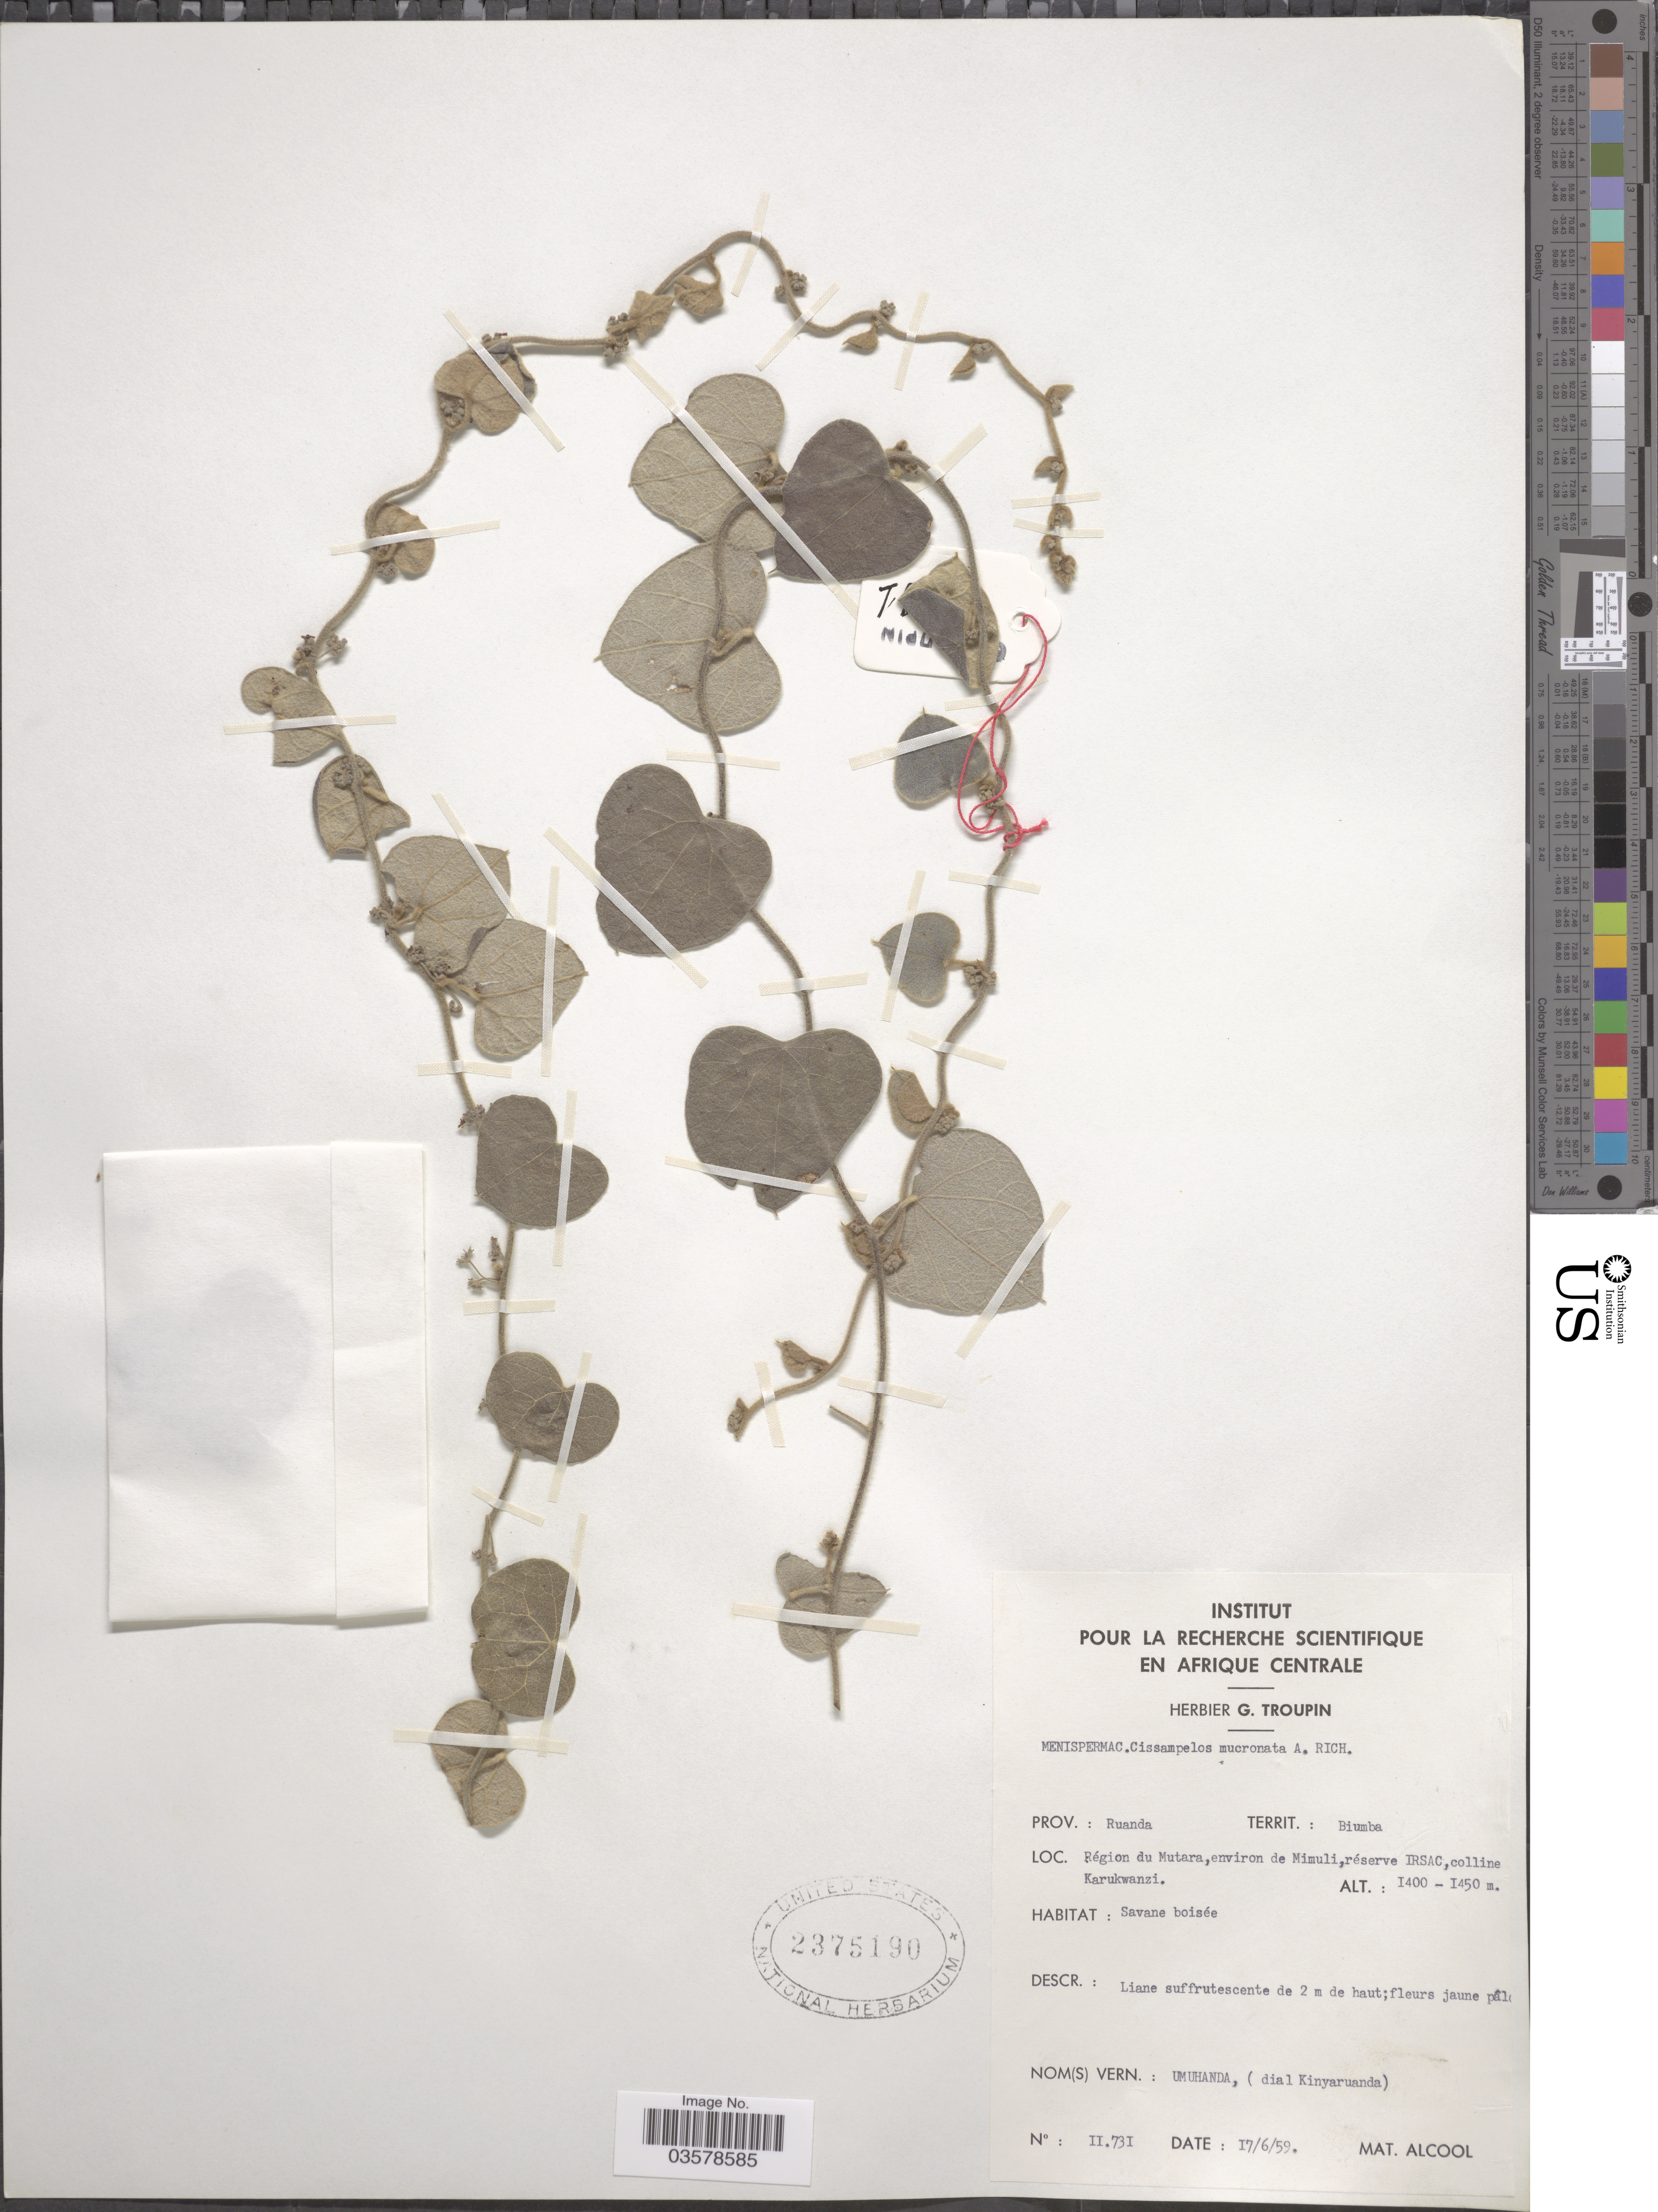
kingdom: Plantae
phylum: Tracheophyta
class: Magnoliopsida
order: Ranunculales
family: Menispermaceae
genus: Cissampelos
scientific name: Cissampelos mucronata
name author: A. Rich.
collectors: ex herb. G. Troupin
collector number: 11731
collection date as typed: Transcribed d/m/y: 17/6/59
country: Rwanda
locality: Prov.: Ruanda. Territ.: Biumba. Région du Mutara, environ de Mimuli, réserve IRSAC, colline Karukwanzi.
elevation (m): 1400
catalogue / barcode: US 2375190